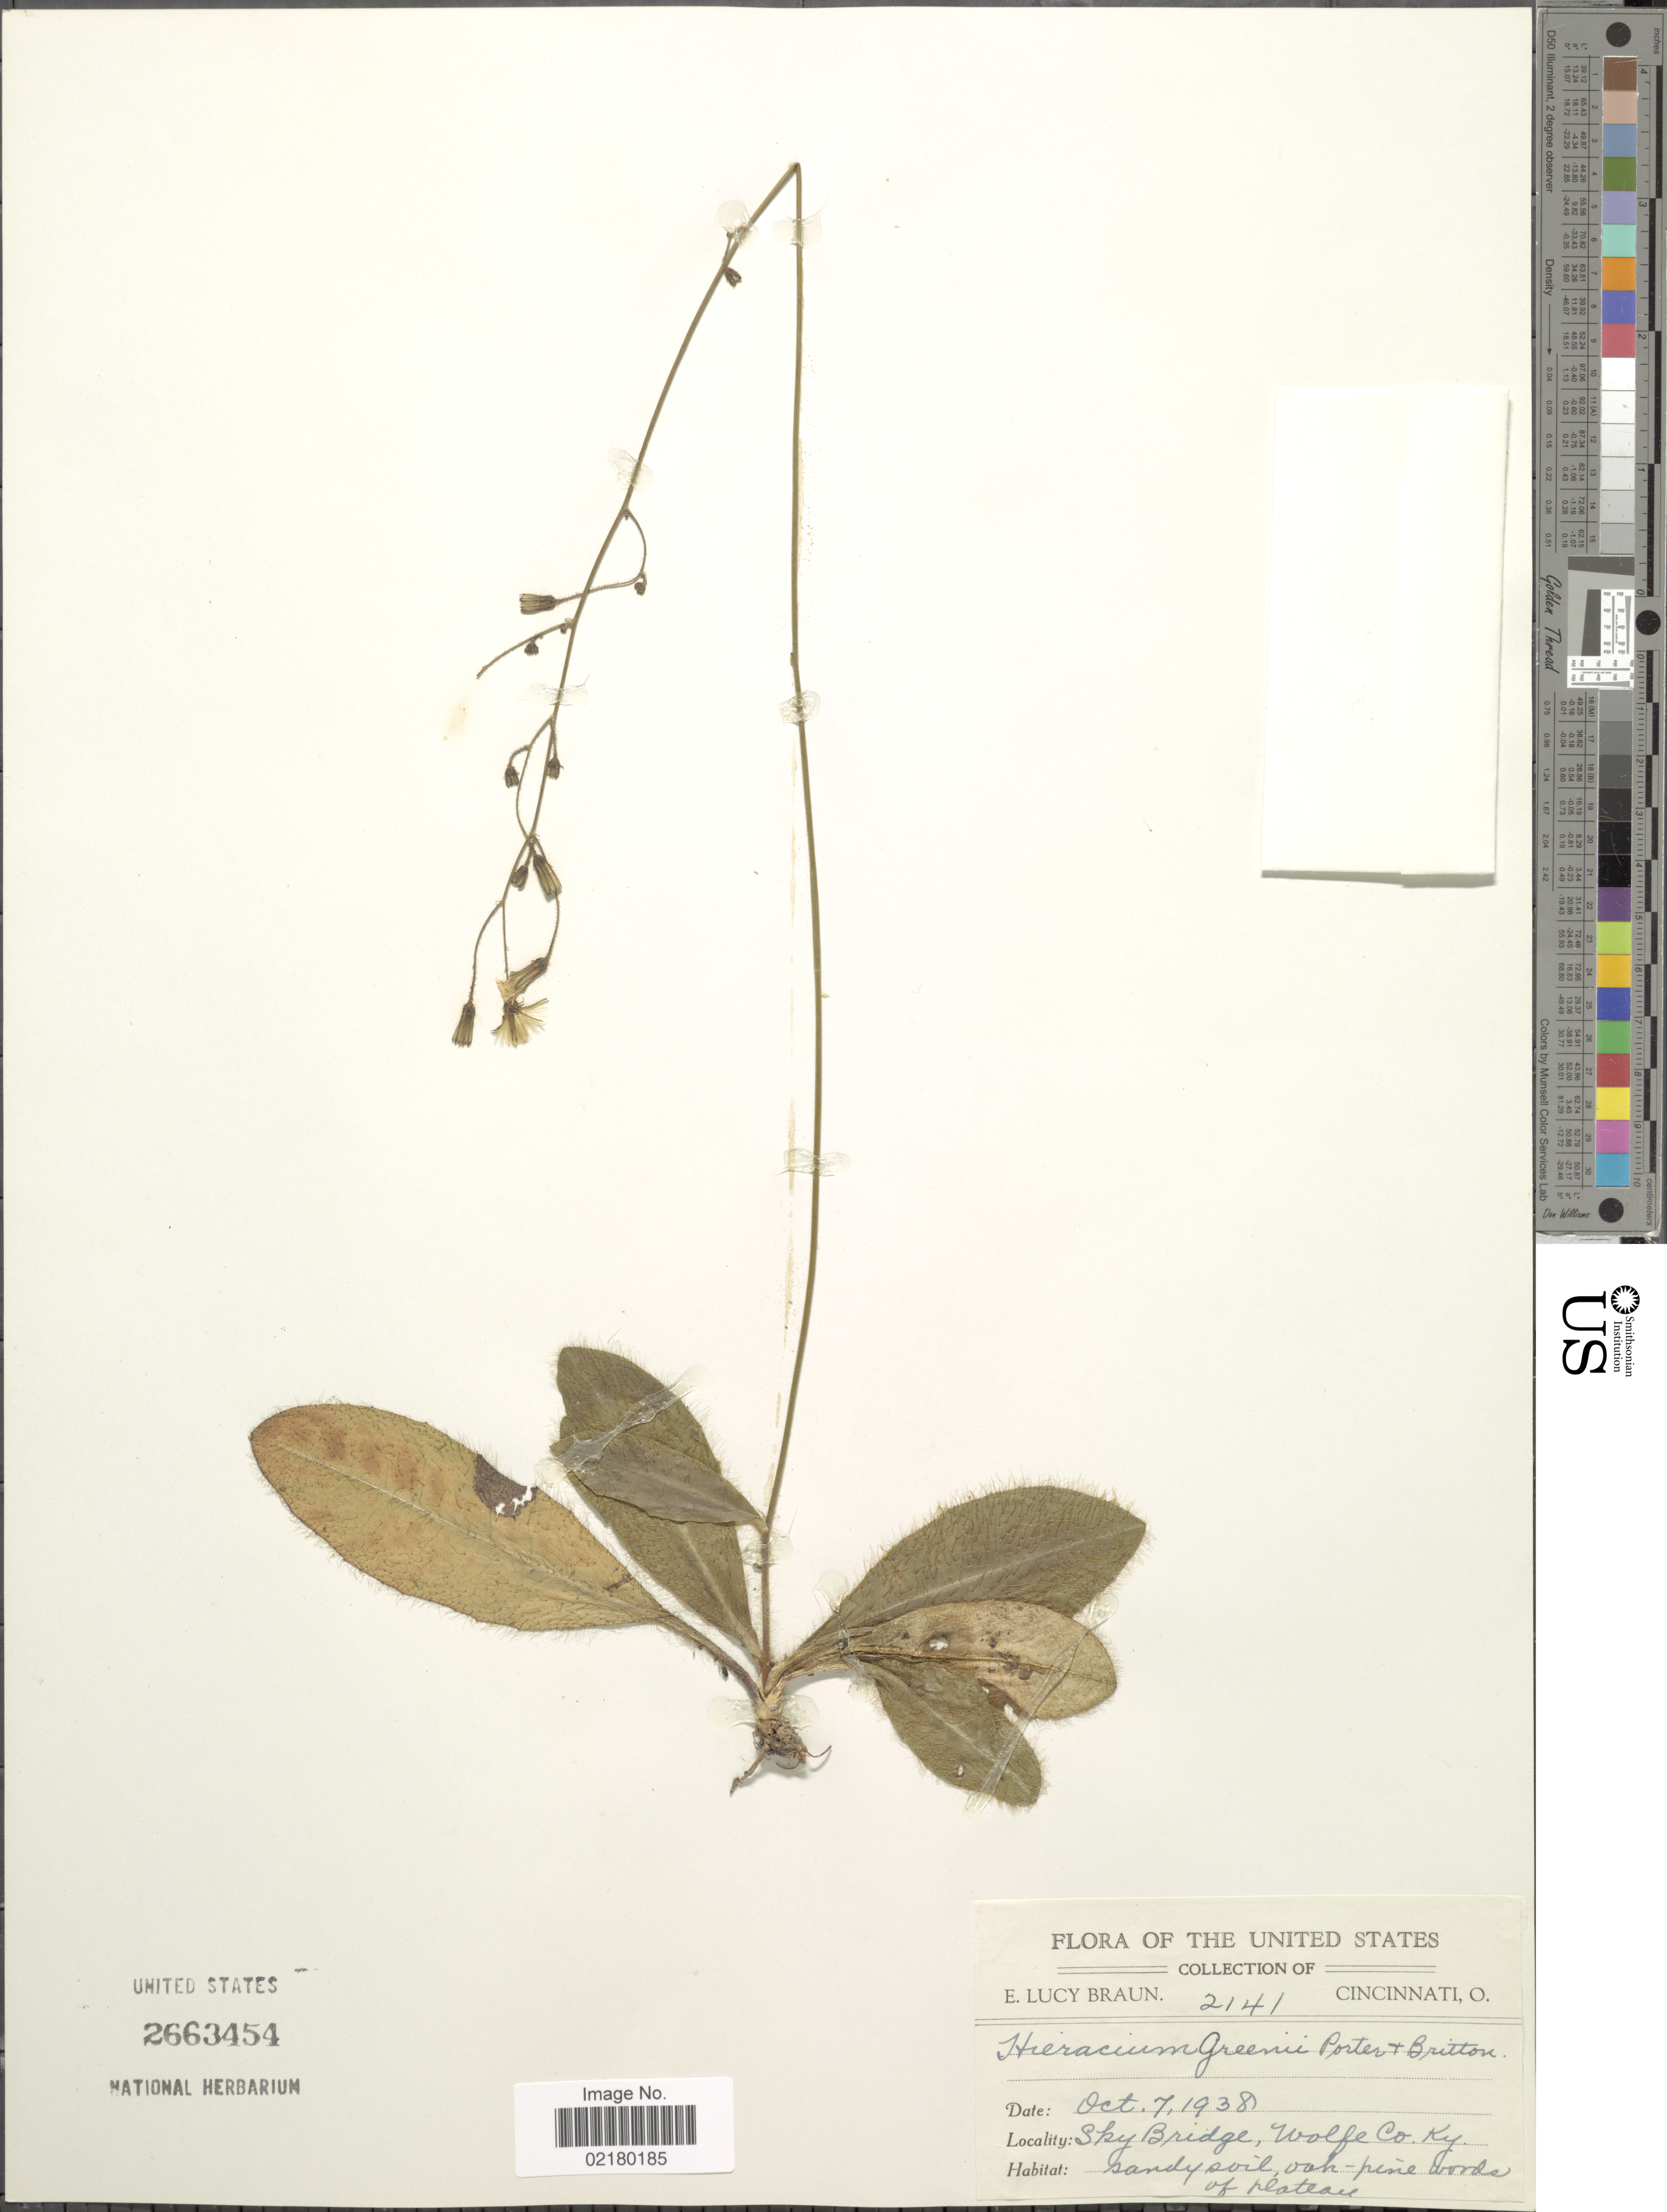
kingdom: Plantae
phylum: Tracheophyta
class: Magnoliopsida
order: Asterales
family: Asteraceae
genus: Hieracium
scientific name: Hieracium gronovii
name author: L.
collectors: E. L. Braun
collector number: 2141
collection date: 1938-10-07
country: United States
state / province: Kentucky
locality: Sky Bridge, Wolfe Co. sandy soil, oak-pine woods of plateau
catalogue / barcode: US 2663454